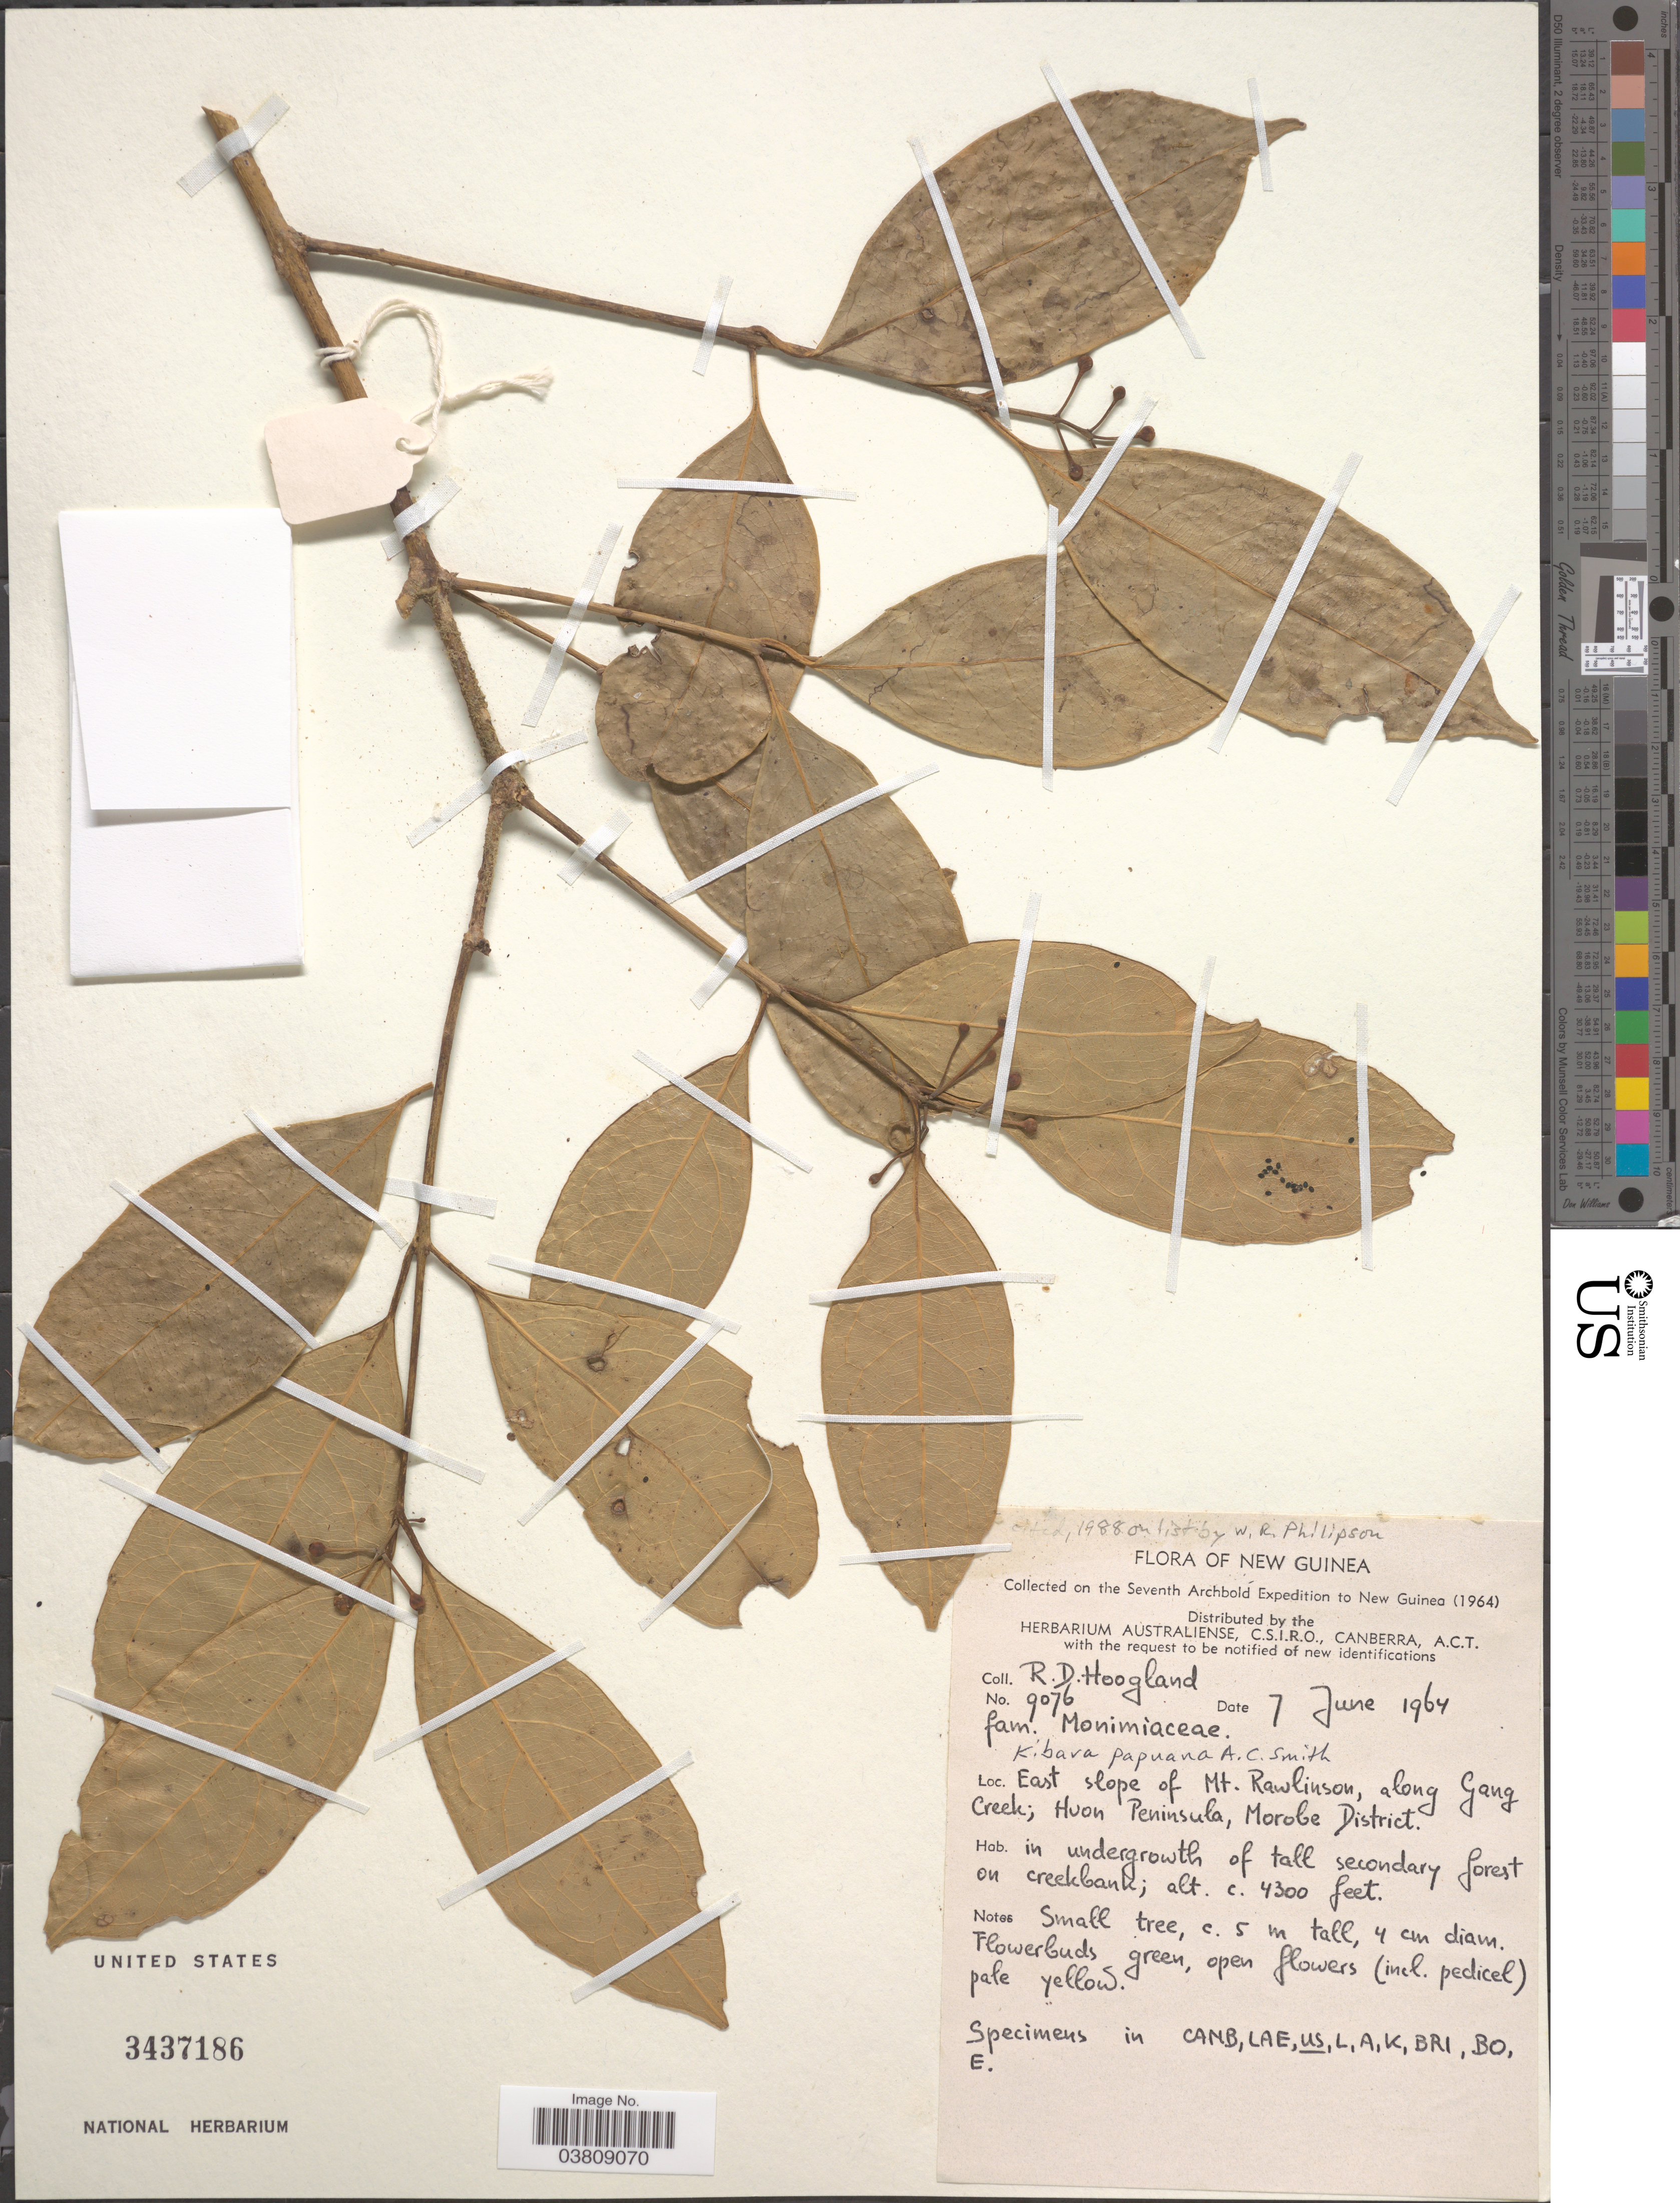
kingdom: Plantae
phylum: Tracheophyta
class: Magnoliopsida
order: Laurales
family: Monimiaceae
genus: Kibara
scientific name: Kibara papuana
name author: A.C. Sm.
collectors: R. D. Hoogland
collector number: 9076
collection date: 1964-06-07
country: Papua New Guinea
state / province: Morobe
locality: New Guinea. East slope of Mt. Rawlinson, along Gang Creek, Huon Peninsula, Morobe District.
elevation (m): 1311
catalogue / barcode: US 3437186